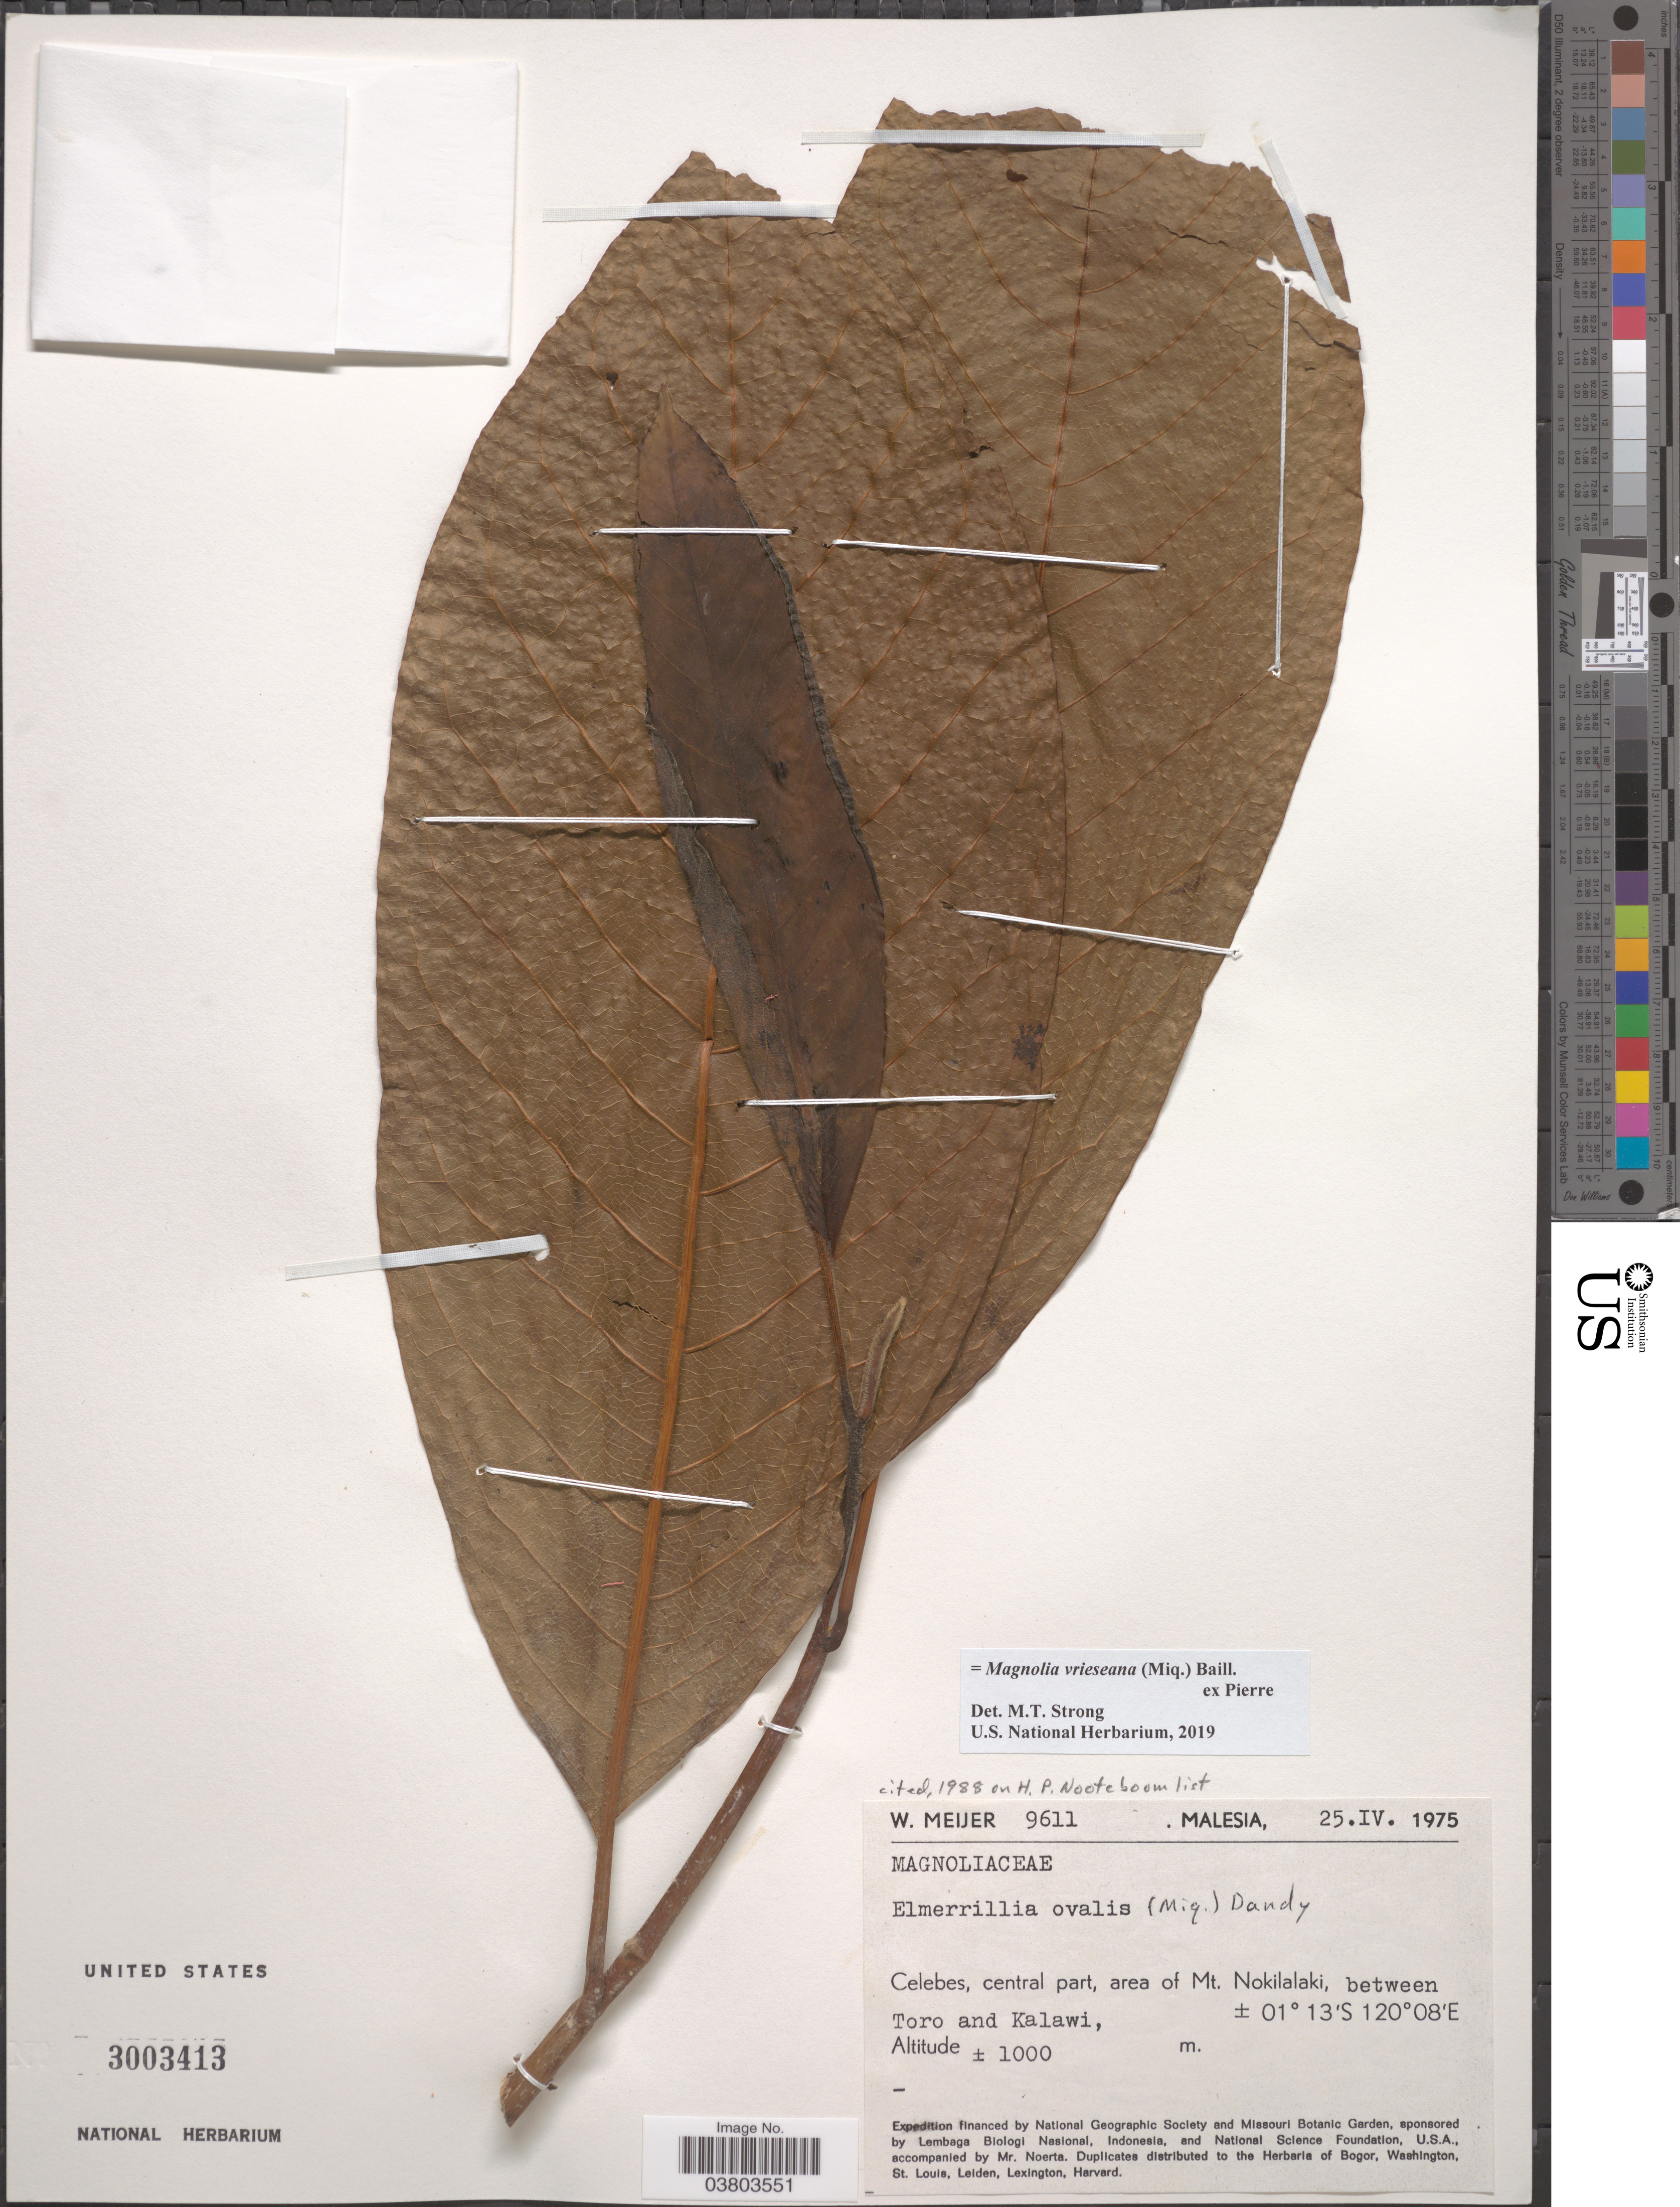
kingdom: Plantae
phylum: Tracheophyta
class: Magnoliopsida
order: Magnoliales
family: Magnoliaceae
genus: Magnolia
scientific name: Magnolia vrieseana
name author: (Miq.) Baill. ex Pierre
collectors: W. Meijer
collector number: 9611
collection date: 1975-04-25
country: Malaysia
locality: Malesia. Celebes, central part, area of Mt. Nokilalaki, between Toro and Kalawi.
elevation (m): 1000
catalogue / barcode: US 3003413